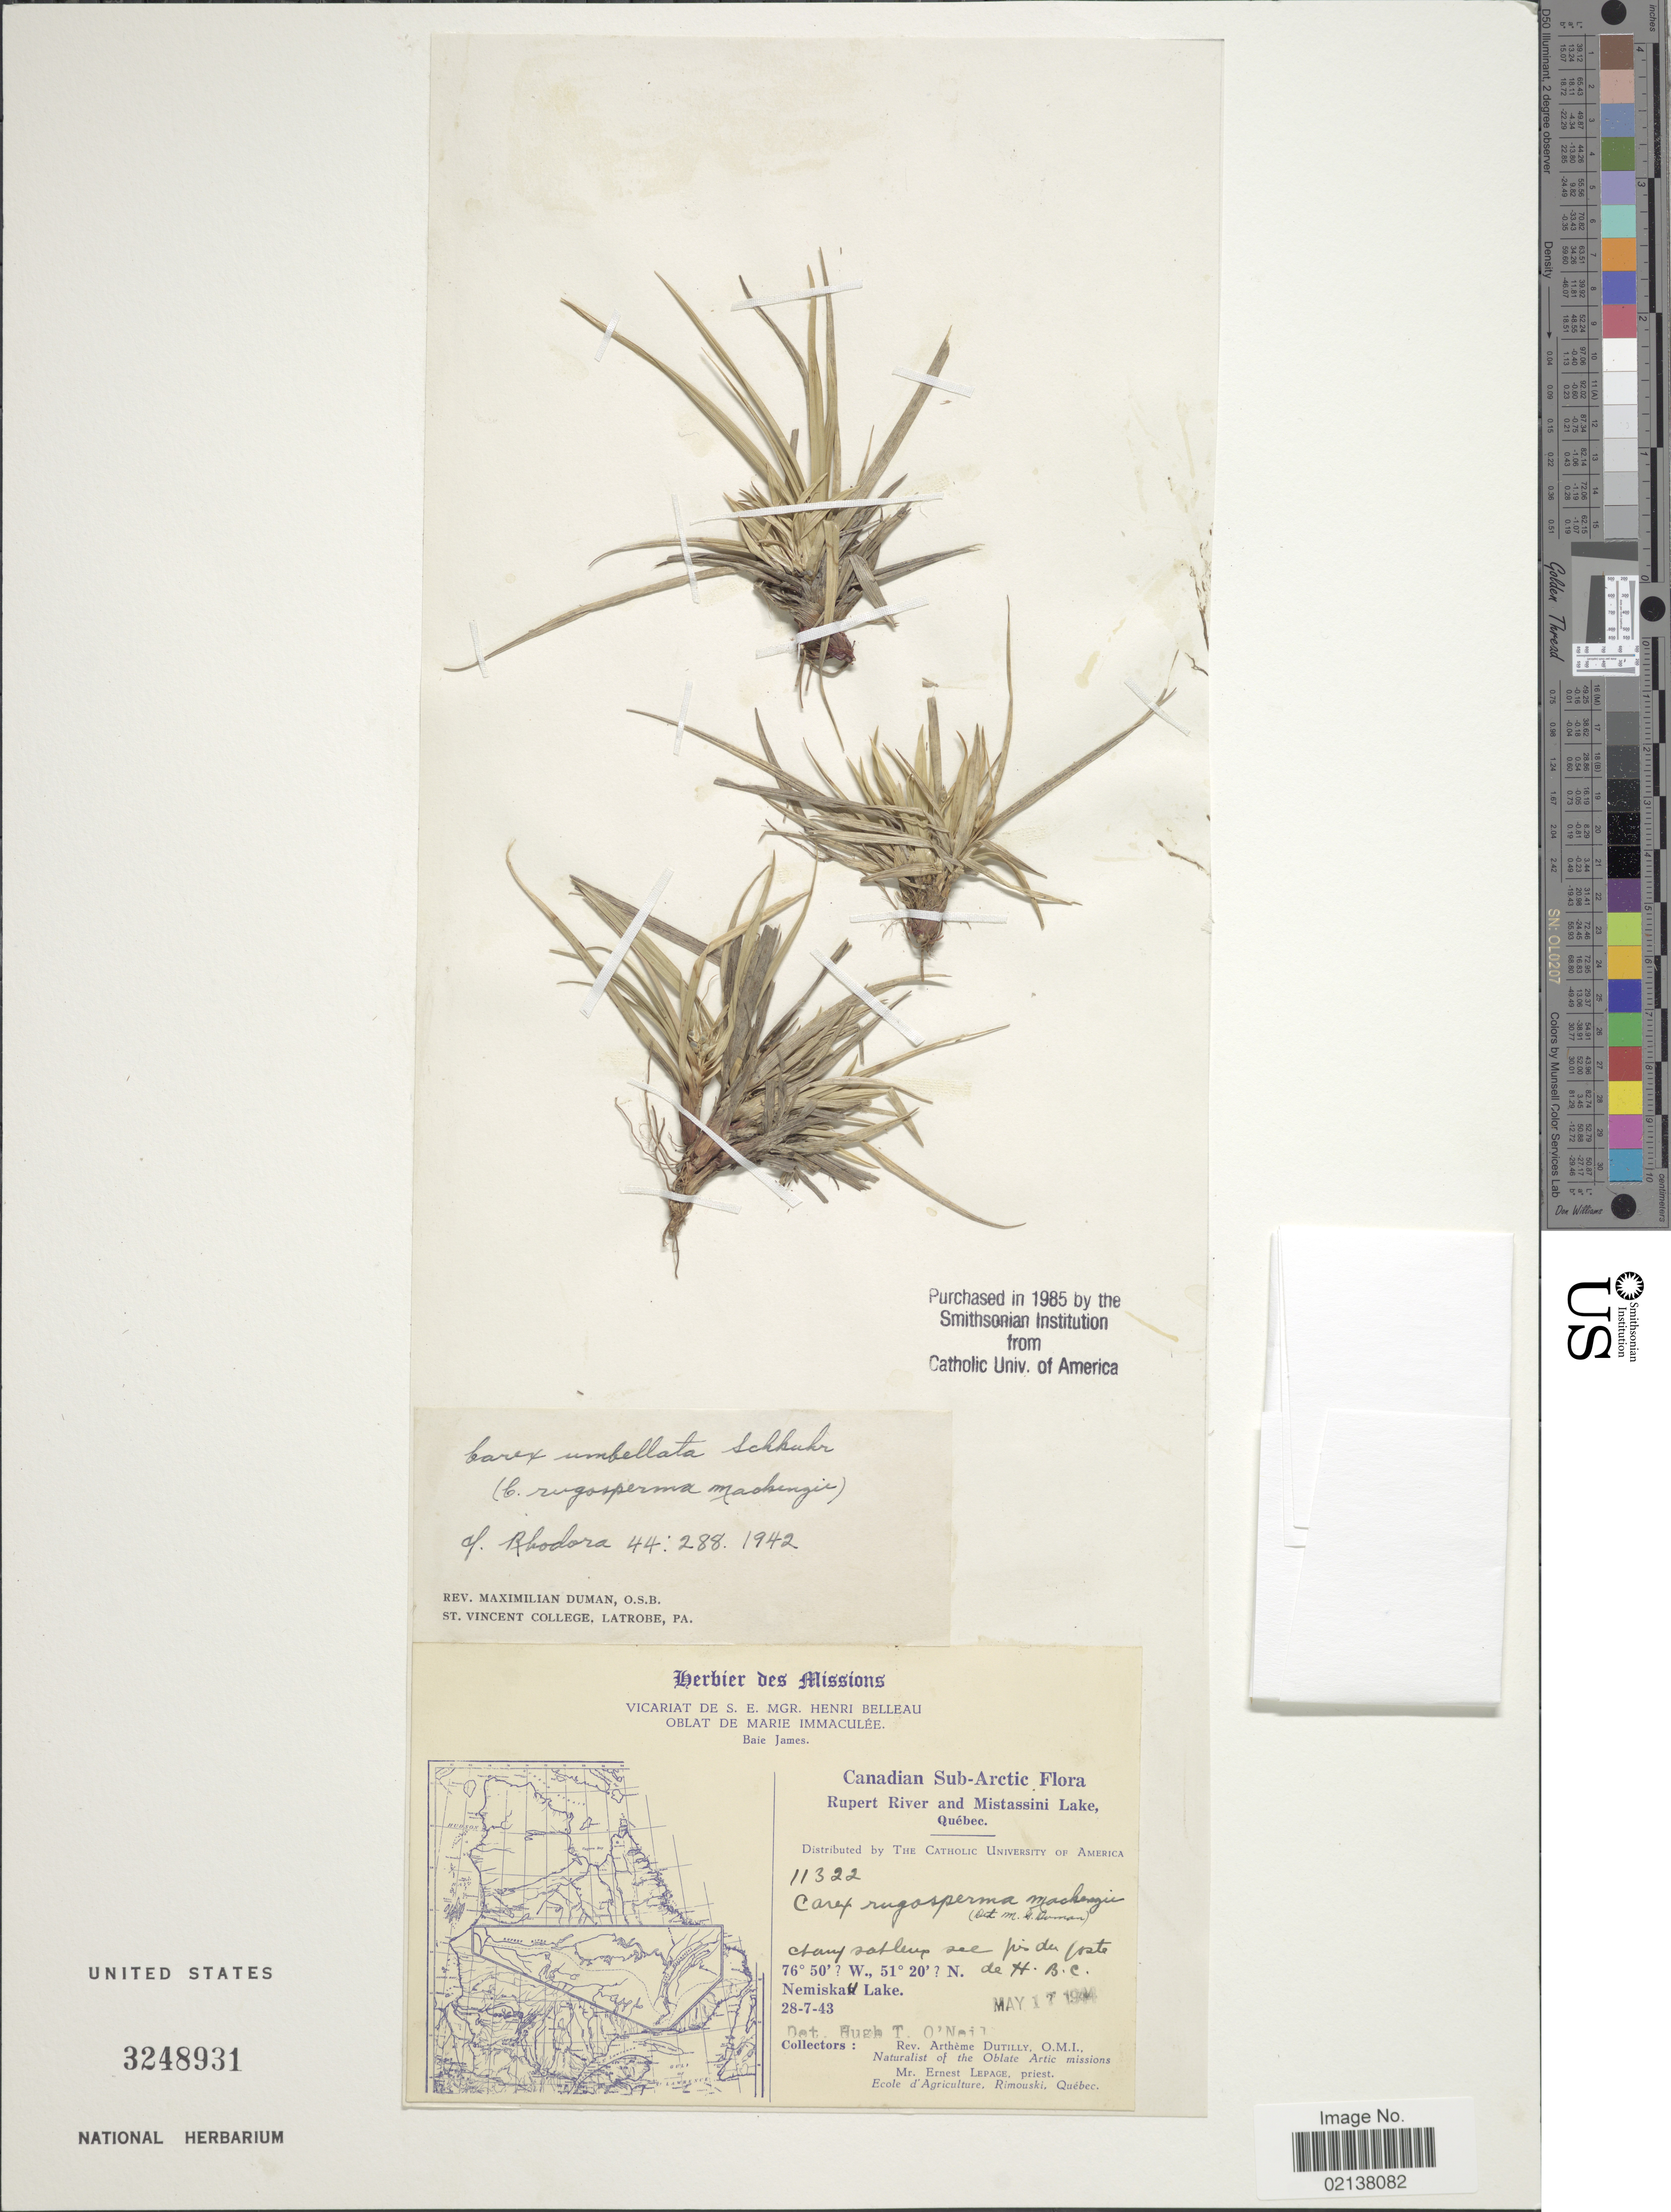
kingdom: Plantae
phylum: Tracheophyta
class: Liliopsida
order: Poales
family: Cyperaceae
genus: Carex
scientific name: Carex umbellata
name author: Schkuhr ex Willd.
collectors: A. Dutilly & E. Lepage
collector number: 11322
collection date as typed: Transcribed d/m/y: 28/7/43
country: Canada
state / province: Quebec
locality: Canadian Sub-Artcic, Rupert and Mistassini Lake, Quebec. etang sableux sec pres des Coste. Nemiskau Lake.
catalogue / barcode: US 3248931